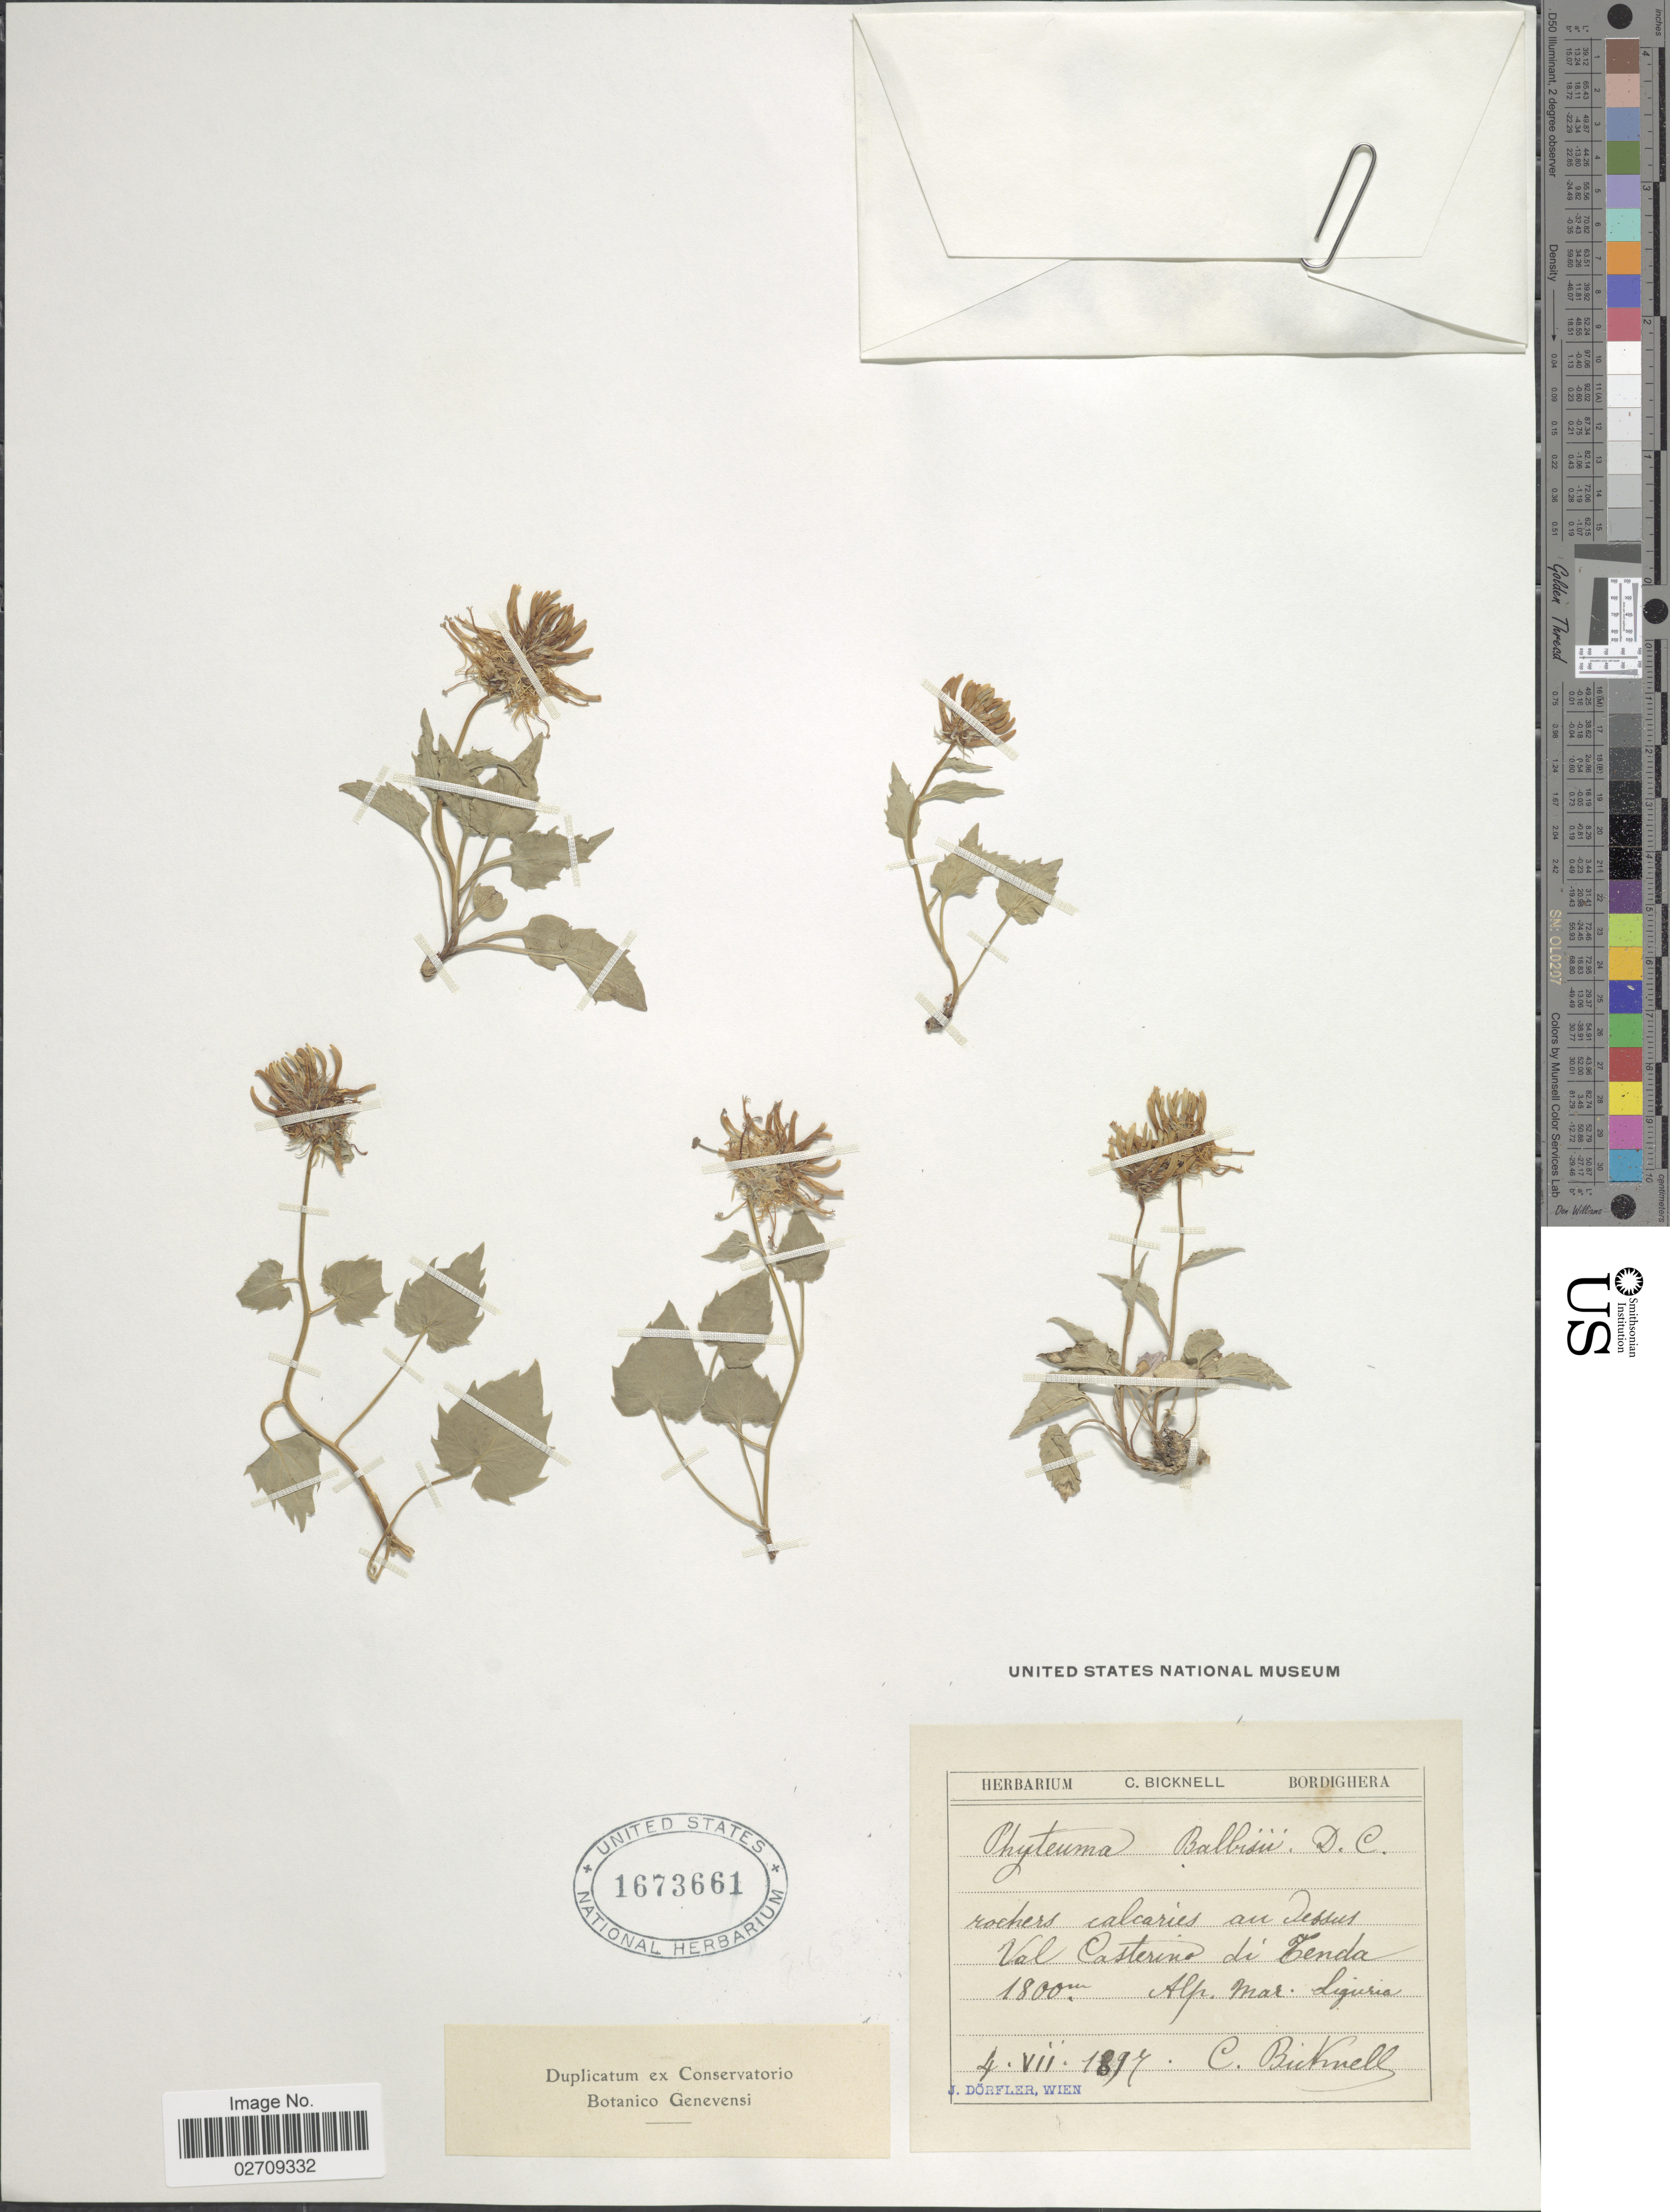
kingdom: Plantae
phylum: Tracheophyta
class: Magnoliopsida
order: Asterales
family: Campanulaceae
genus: Phyteuma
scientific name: Phyteuma balbisii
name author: A. DC.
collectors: C. Bucknell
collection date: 1897-07-04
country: Italy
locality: Rochers calcaries au Jessus Val Casterino du Tenda, Alp. mar Liguria [interpreted]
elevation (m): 1800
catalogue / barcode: US 1673661